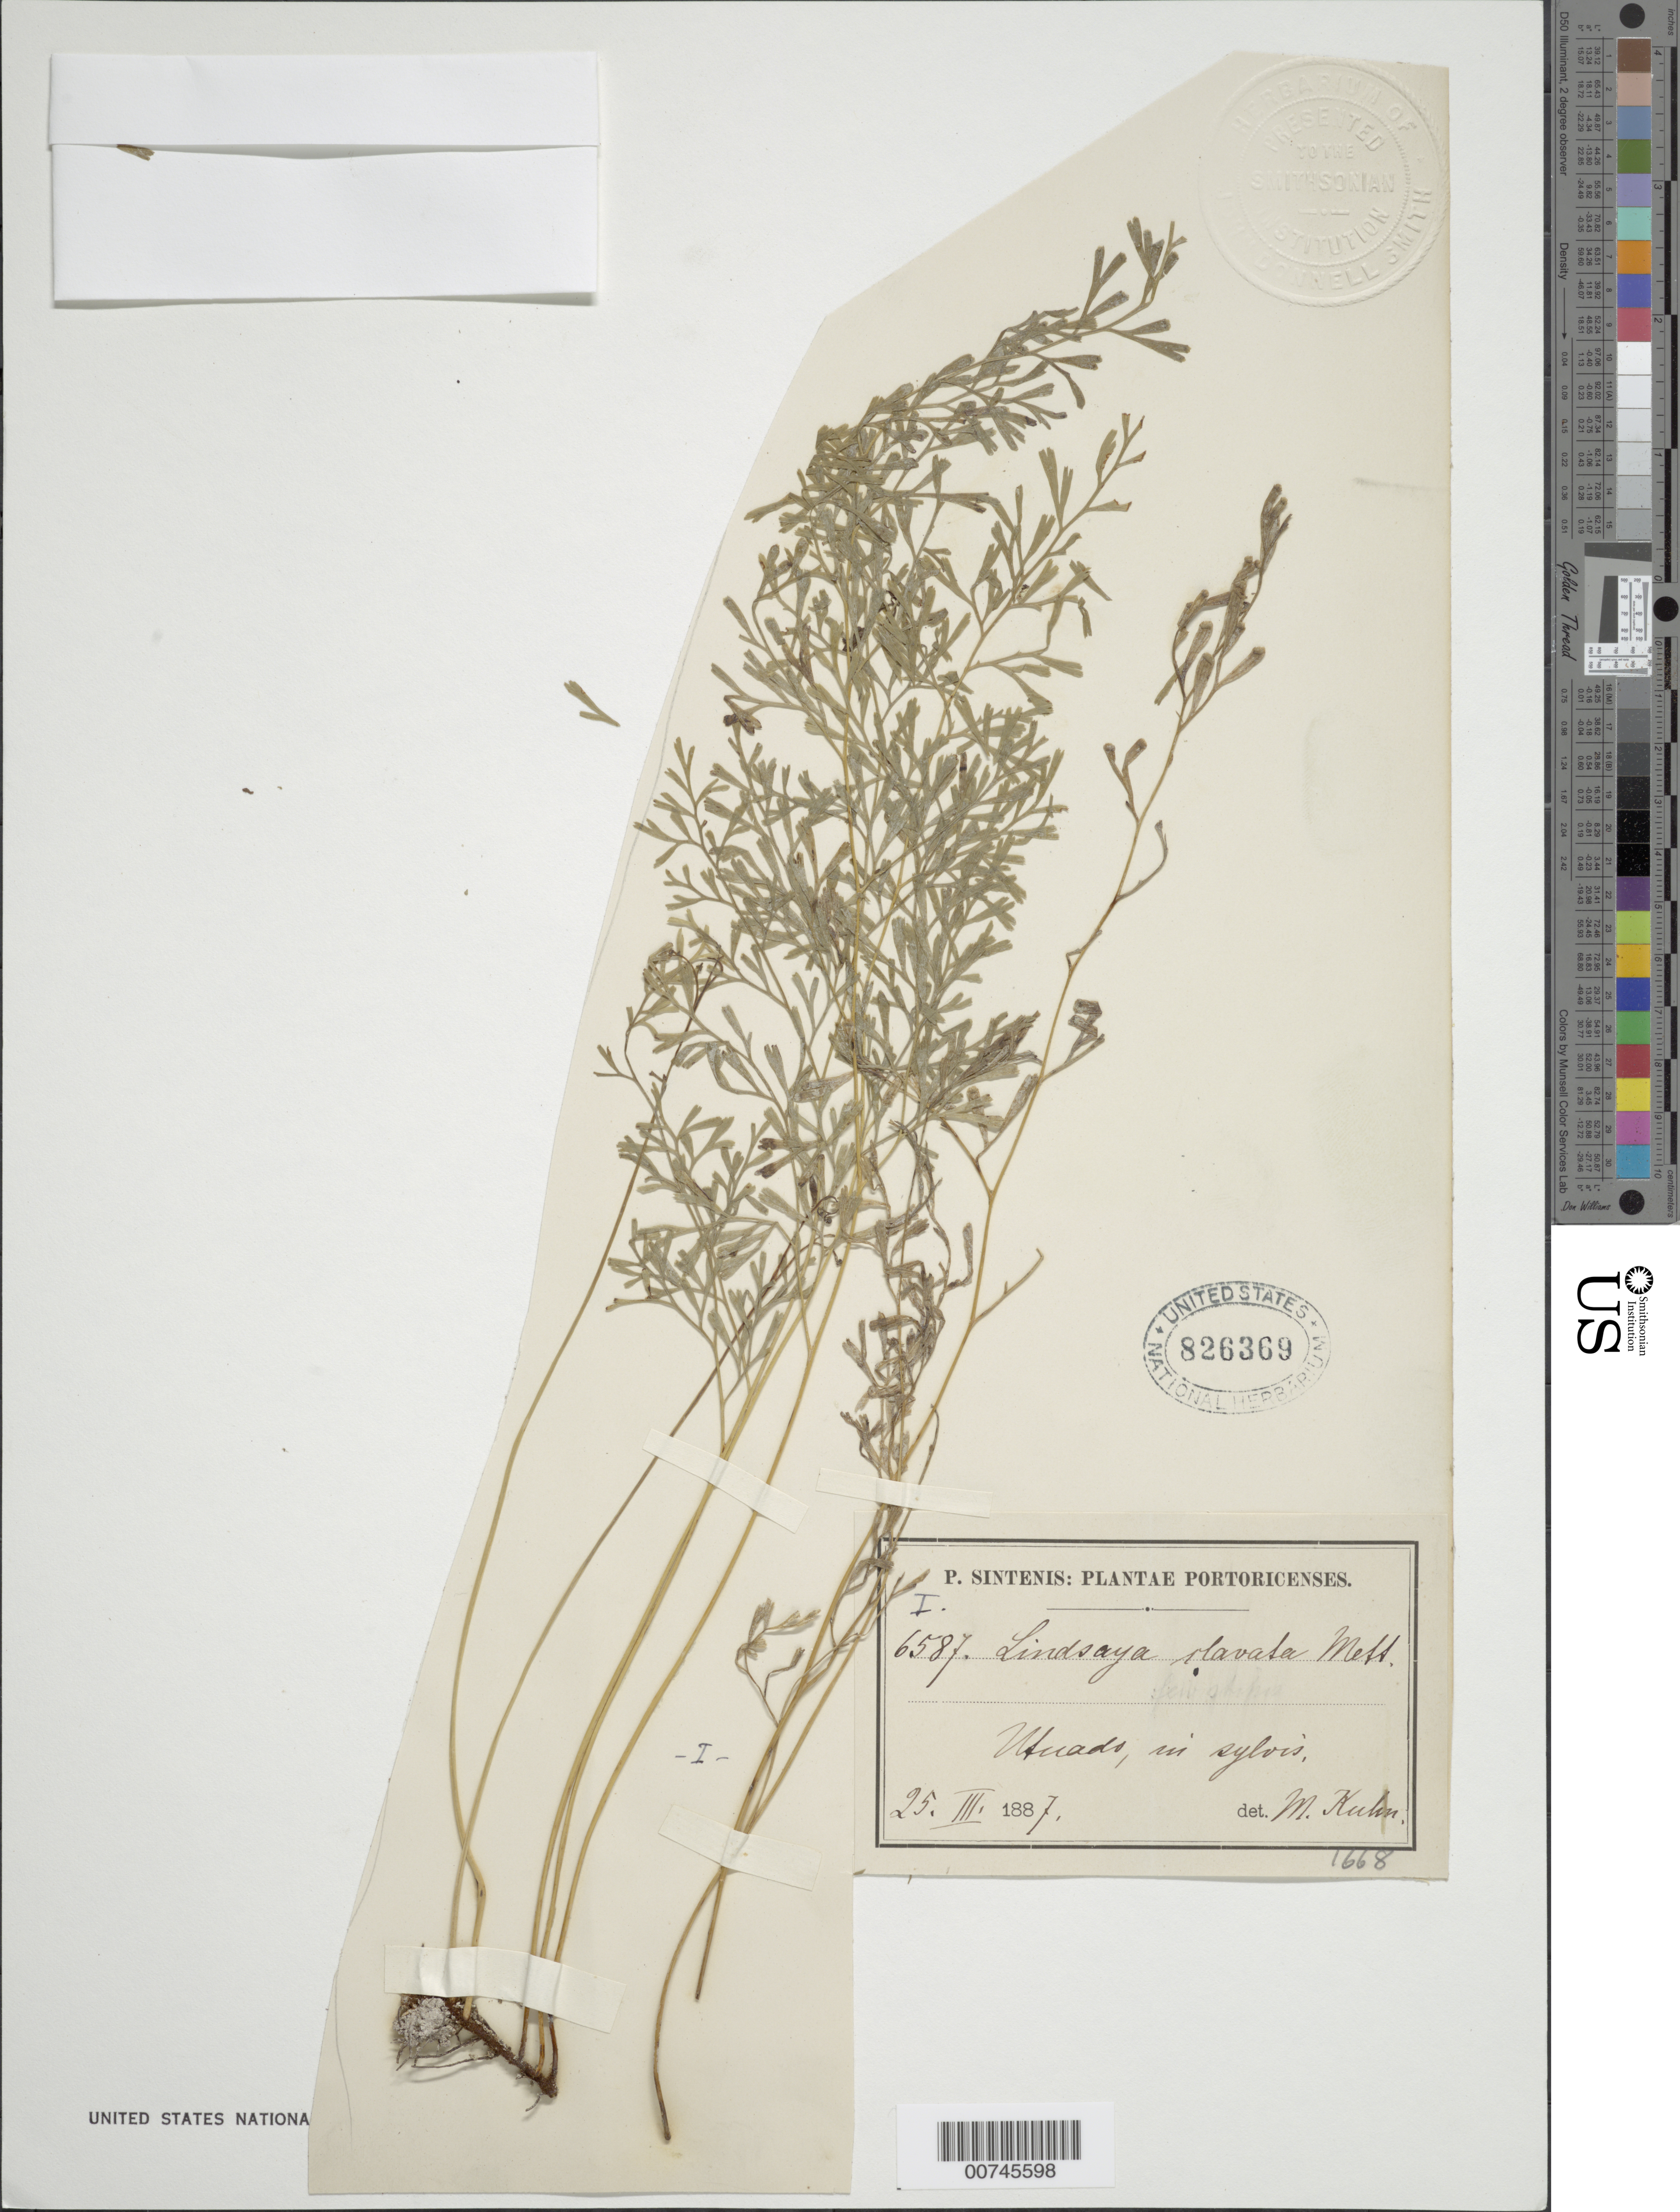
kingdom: Plantae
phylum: Tracheophyta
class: Polypodiopsida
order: Polypodiales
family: Lindsaeaceae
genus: Sphenomeris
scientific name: Sphenomeris clavata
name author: (L.) Maxon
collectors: P. Sintenis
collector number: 6587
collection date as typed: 25 Mar 1887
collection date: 1887-03-25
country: Puerto Rico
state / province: Utuado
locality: Utuado in sylvis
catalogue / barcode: US 826369